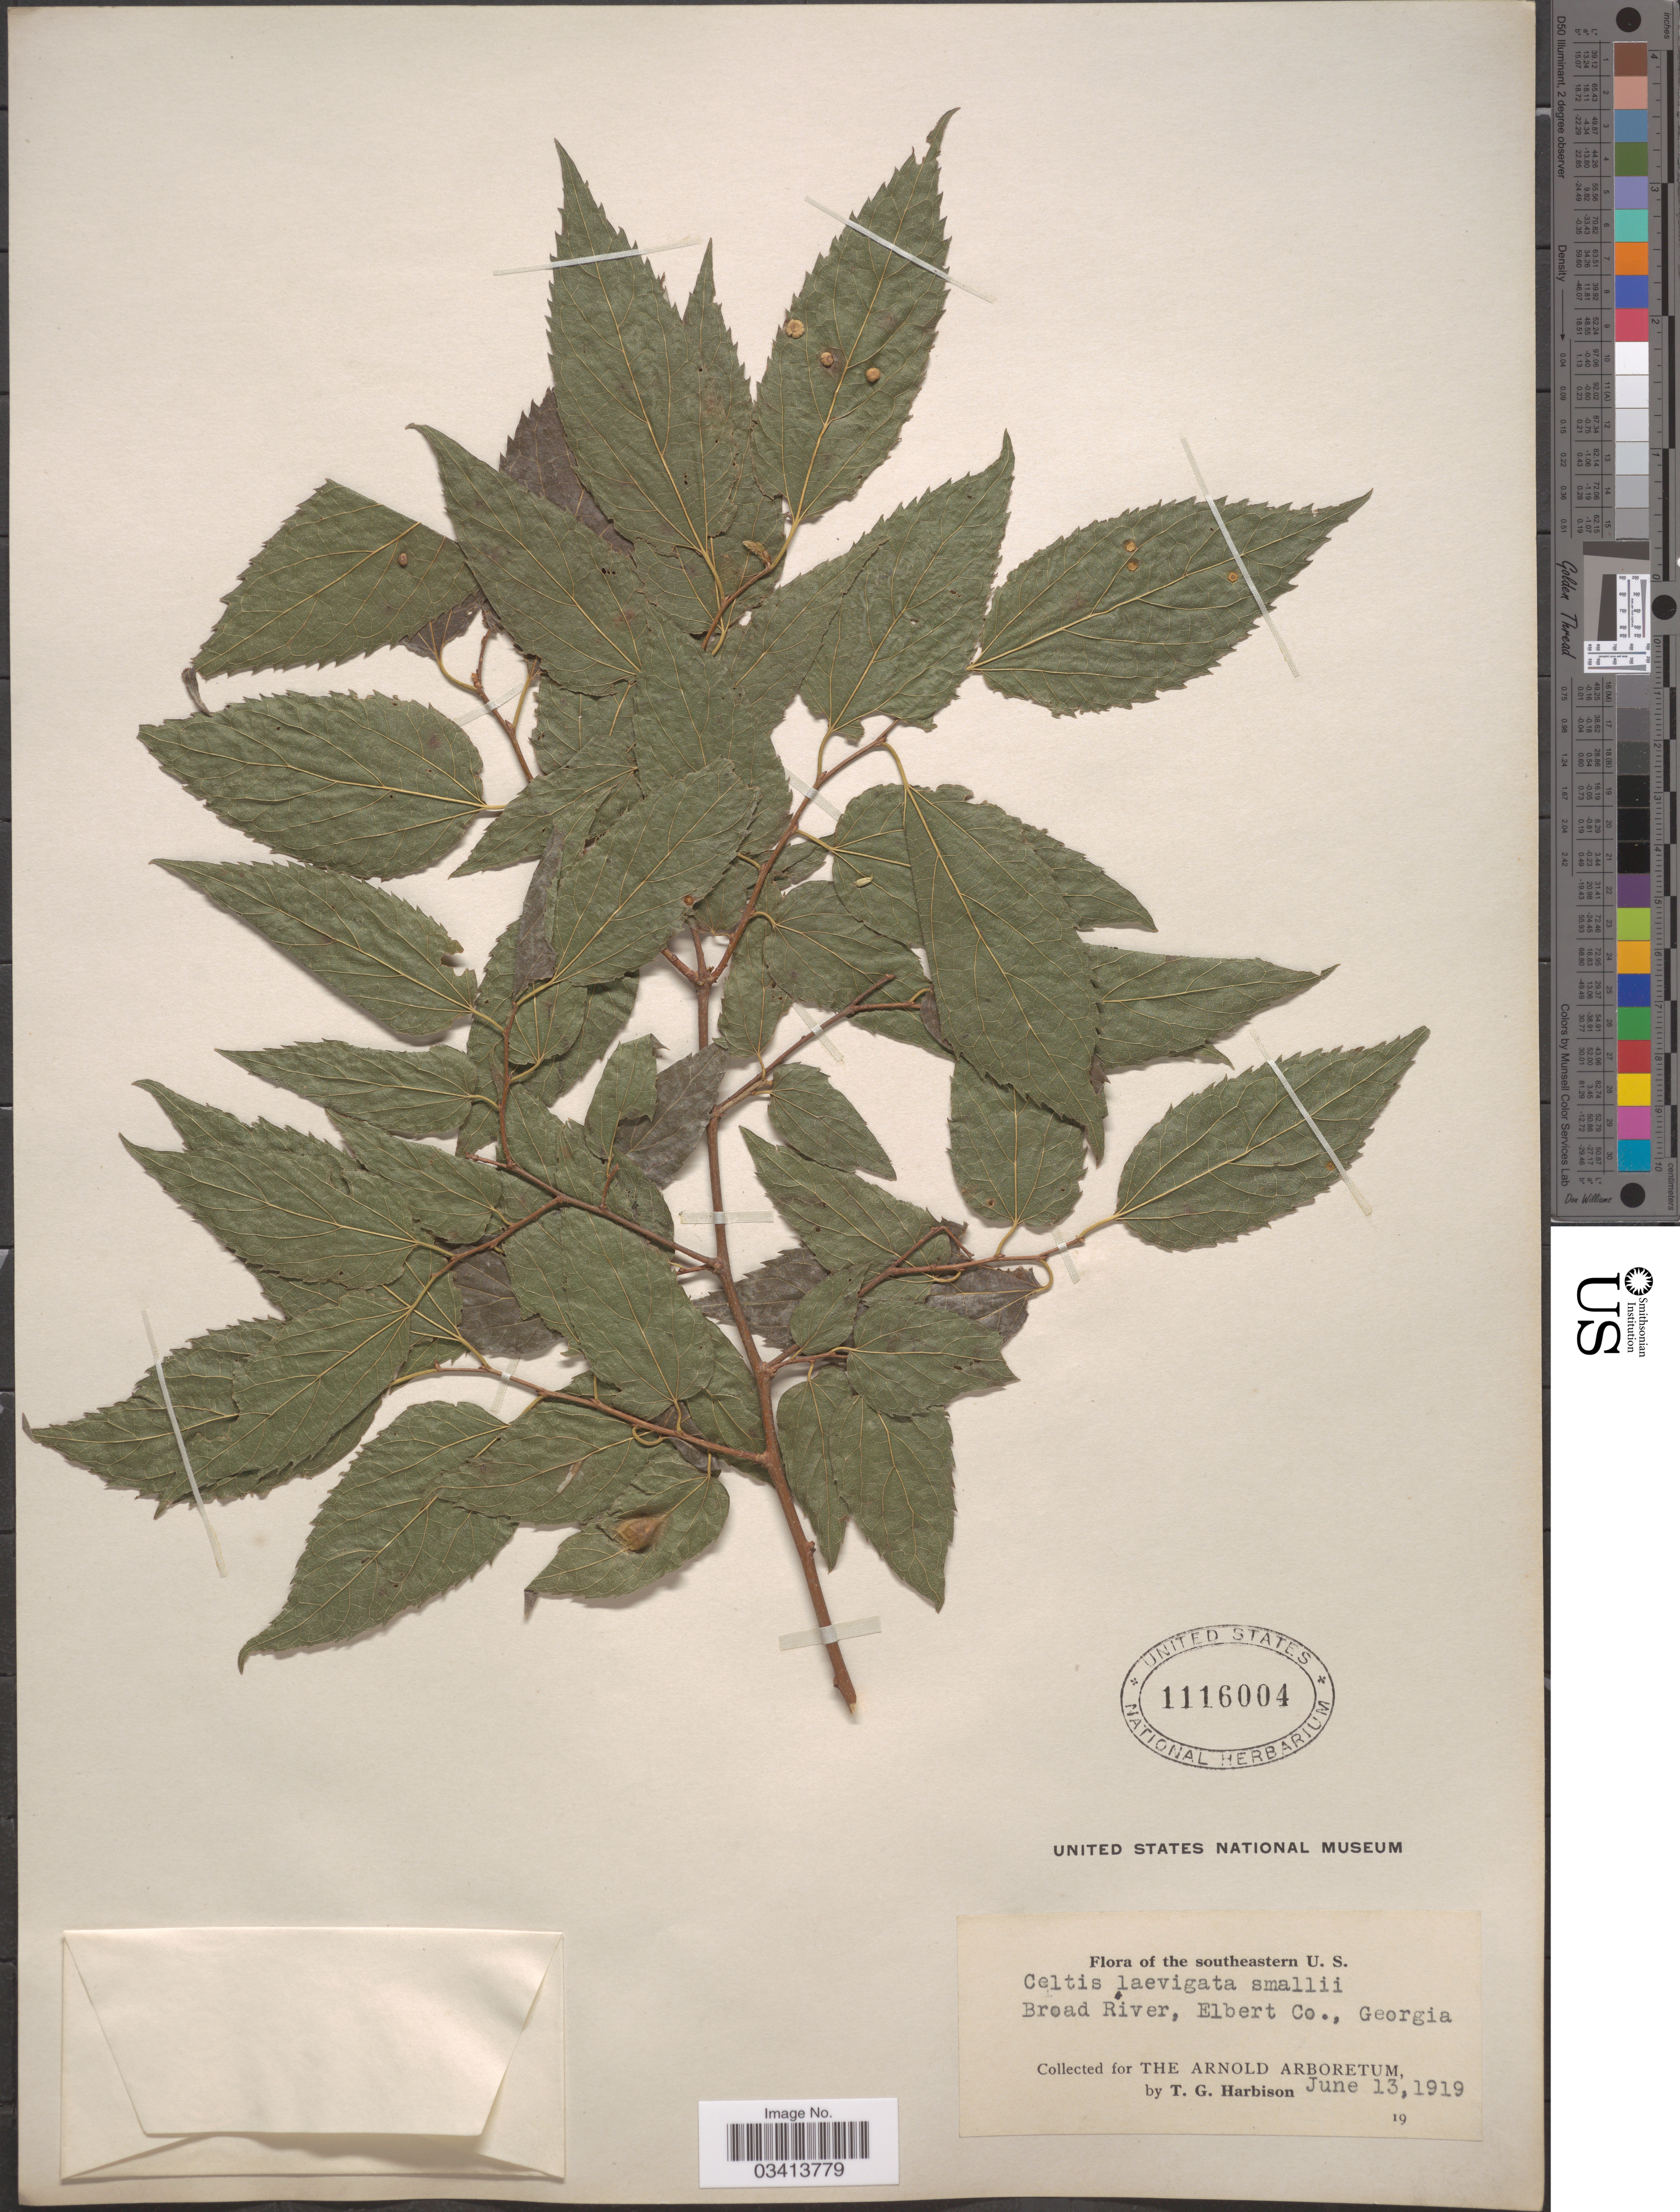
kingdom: Plantae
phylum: Tracheophyta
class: Magnoliopsida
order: Rosales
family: Cannabaceae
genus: Celtis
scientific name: Celtis laevigata var. smallii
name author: (Beadle) Sarg.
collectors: T. Harbison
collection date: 1919-06-13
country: United States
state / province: Georgia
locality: The Southeastern U. S. Broad River, Elbert Co.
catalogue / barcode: US 1116004